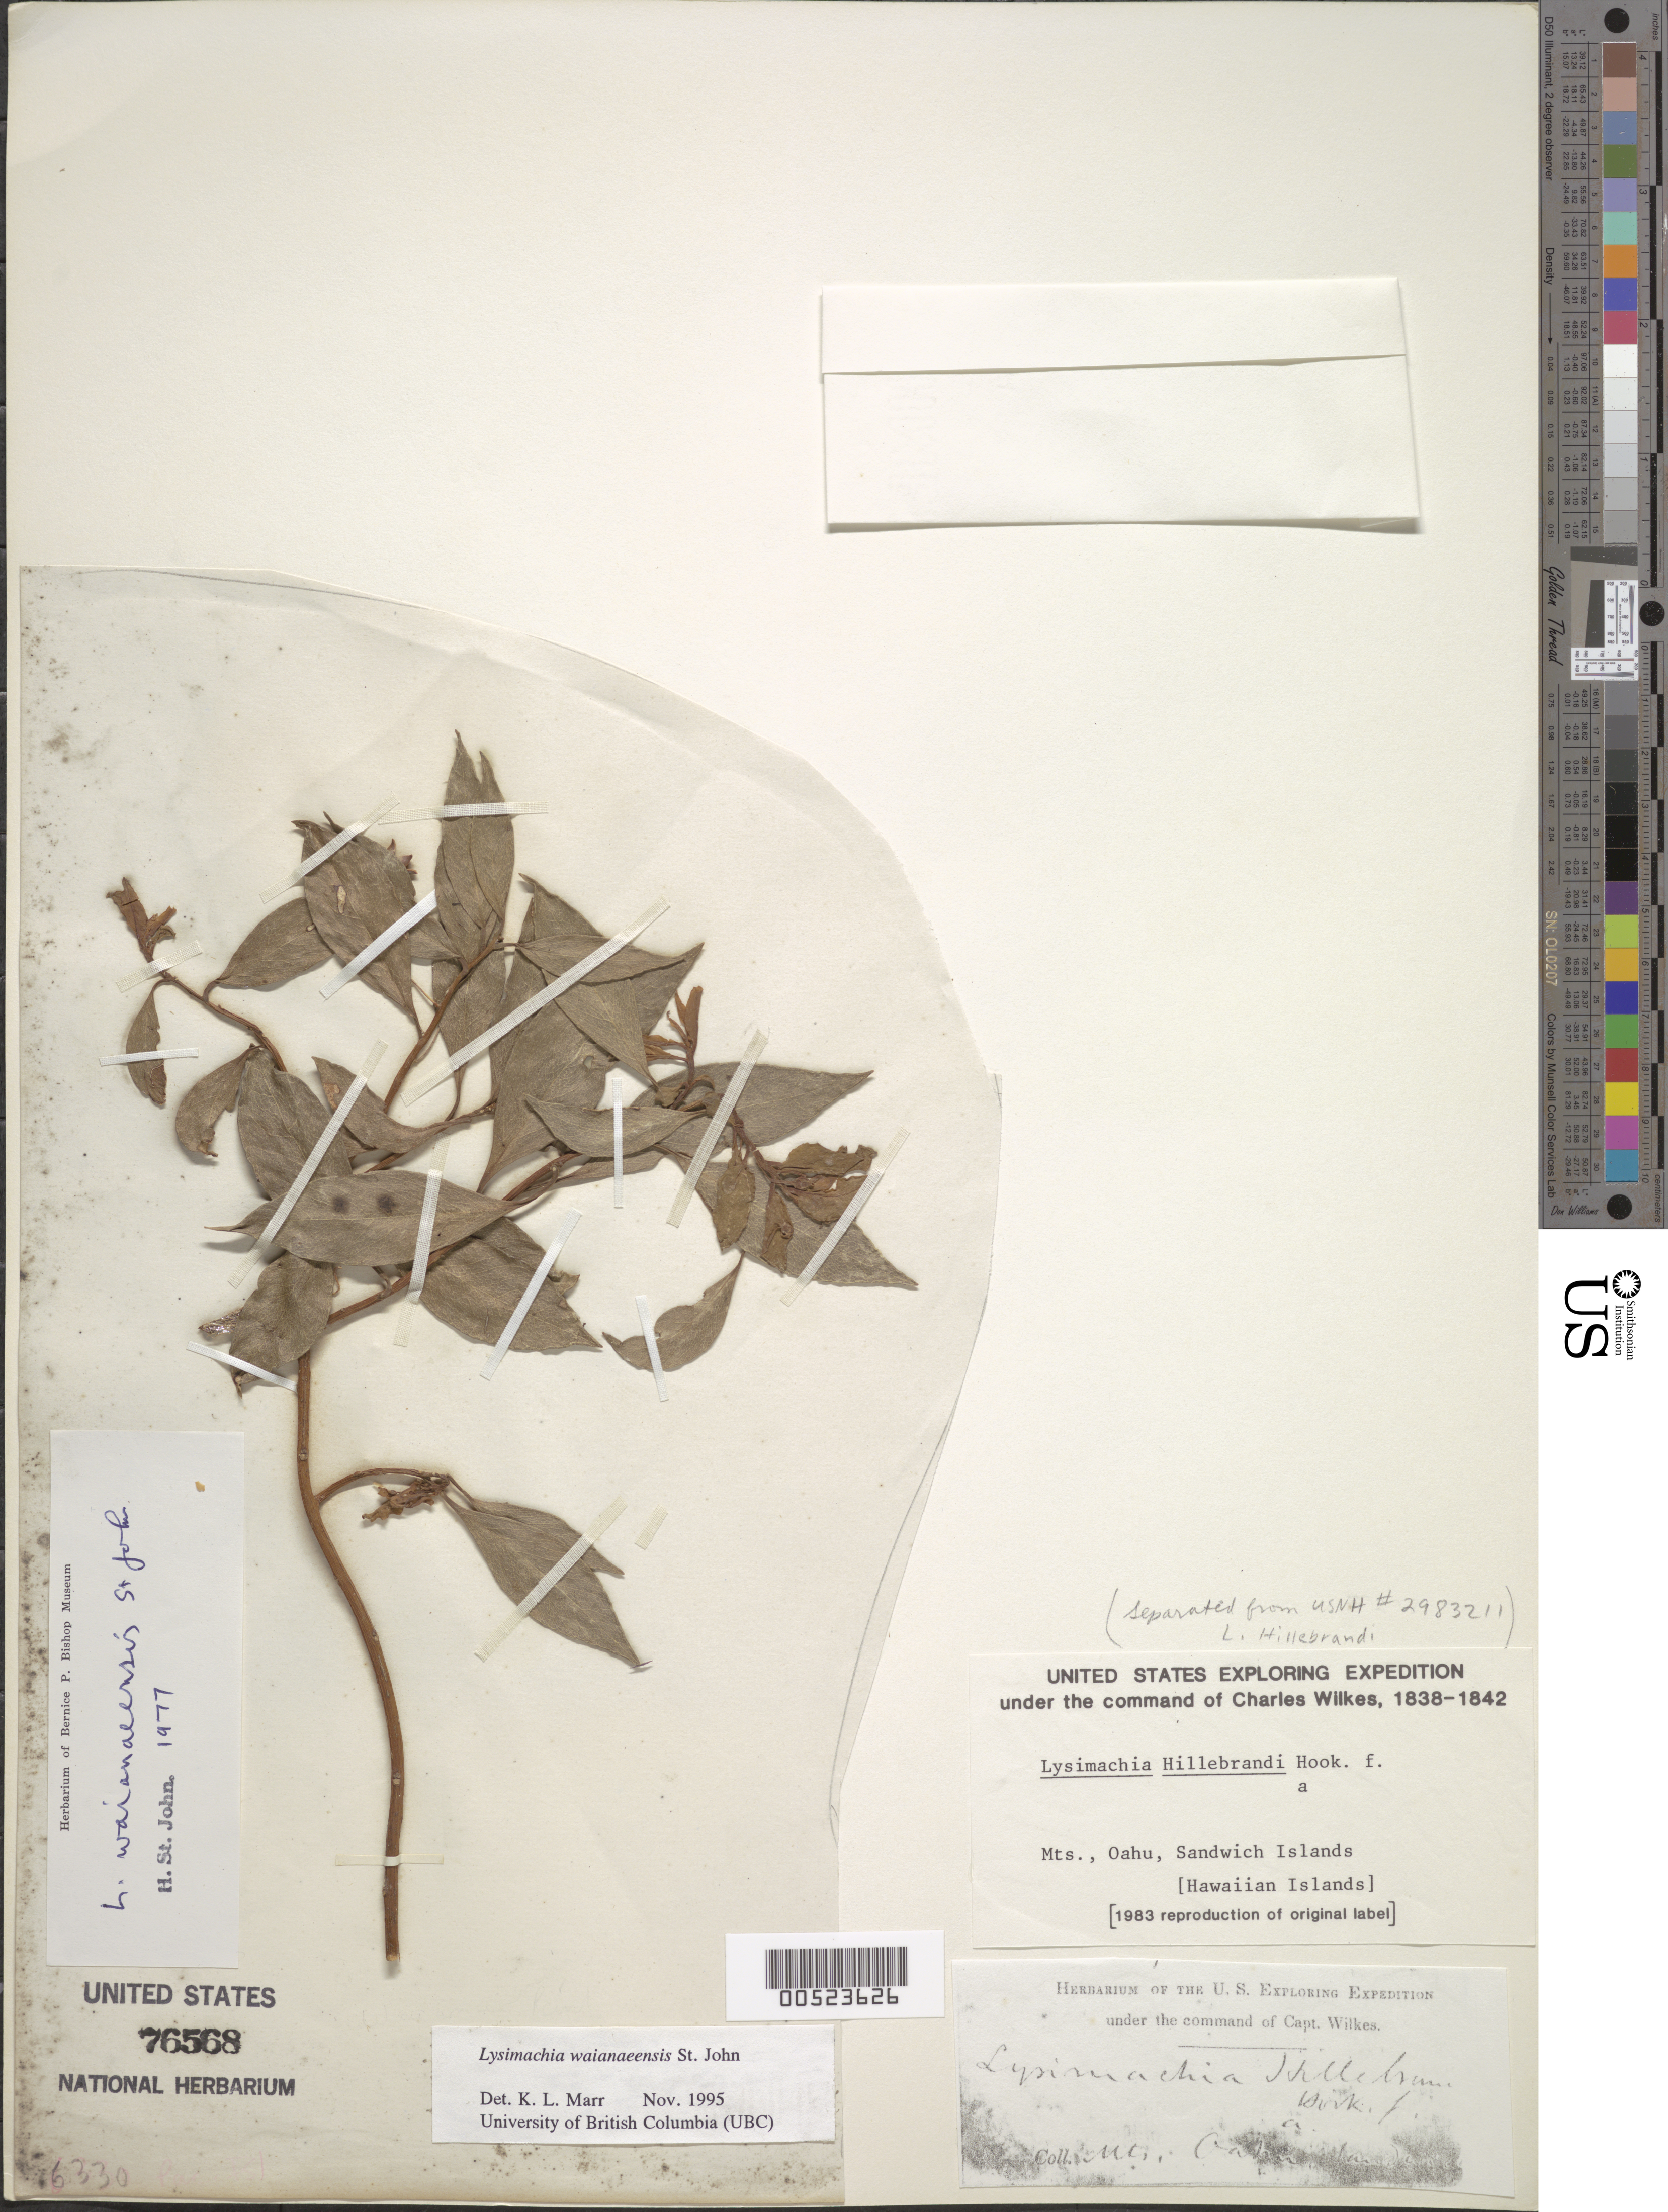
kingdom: Plantae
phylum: Tracheophyta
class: Magnoliopsida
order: Ericales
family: Primulaceae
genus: Lysimachia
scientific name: Lysimachia hillebrandii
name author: Hook. f. ex A. Gray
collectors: Wilkes Explor. Exped.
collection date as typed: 1838 to -- --- 1842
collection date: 1838/1842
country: United States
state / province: Hawaii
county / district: Honolulu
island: Oahu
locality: Mts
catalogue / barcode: US 76568